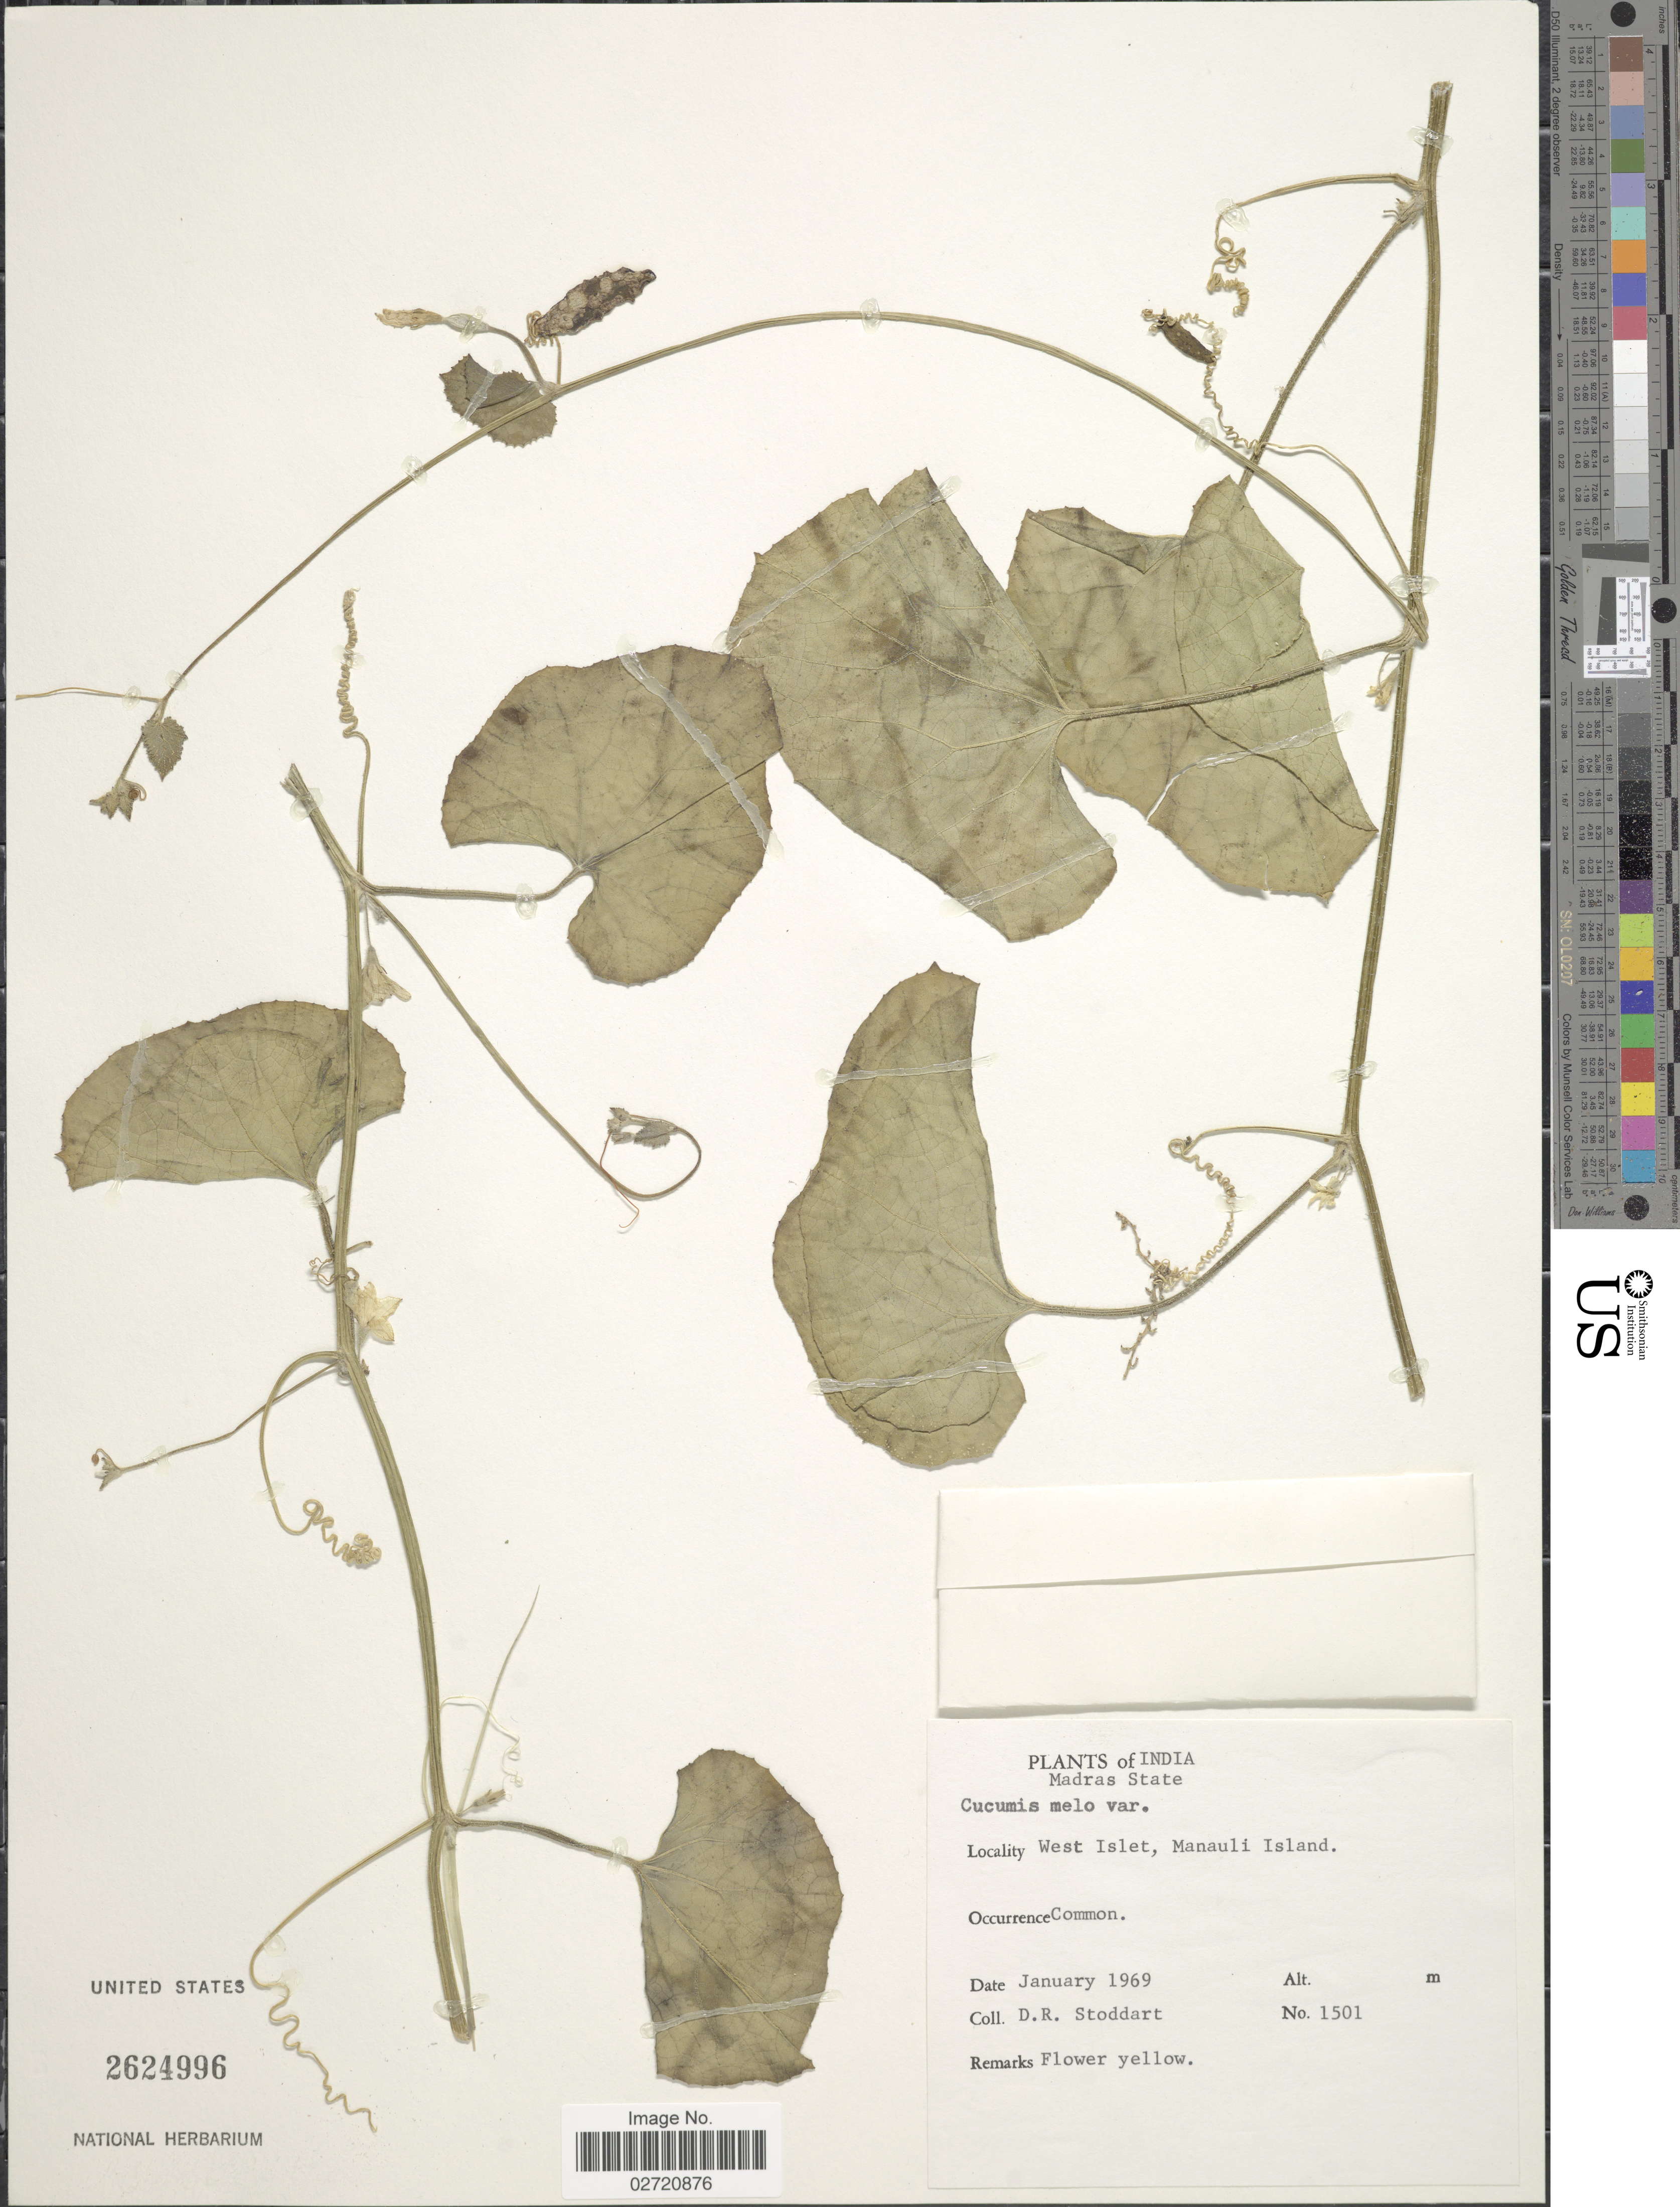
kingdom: Plantae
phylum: Tracheophyta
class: Magnoliopsida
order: Cucurbitales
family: Cucurbitaceae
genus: Cucumis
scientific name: Cucumis melo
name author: L.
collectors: D. R. Stoddart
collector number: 1501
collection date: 1969-01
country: India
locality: Madras State. West Islet, Manauli Island.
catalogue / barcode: US 2624996